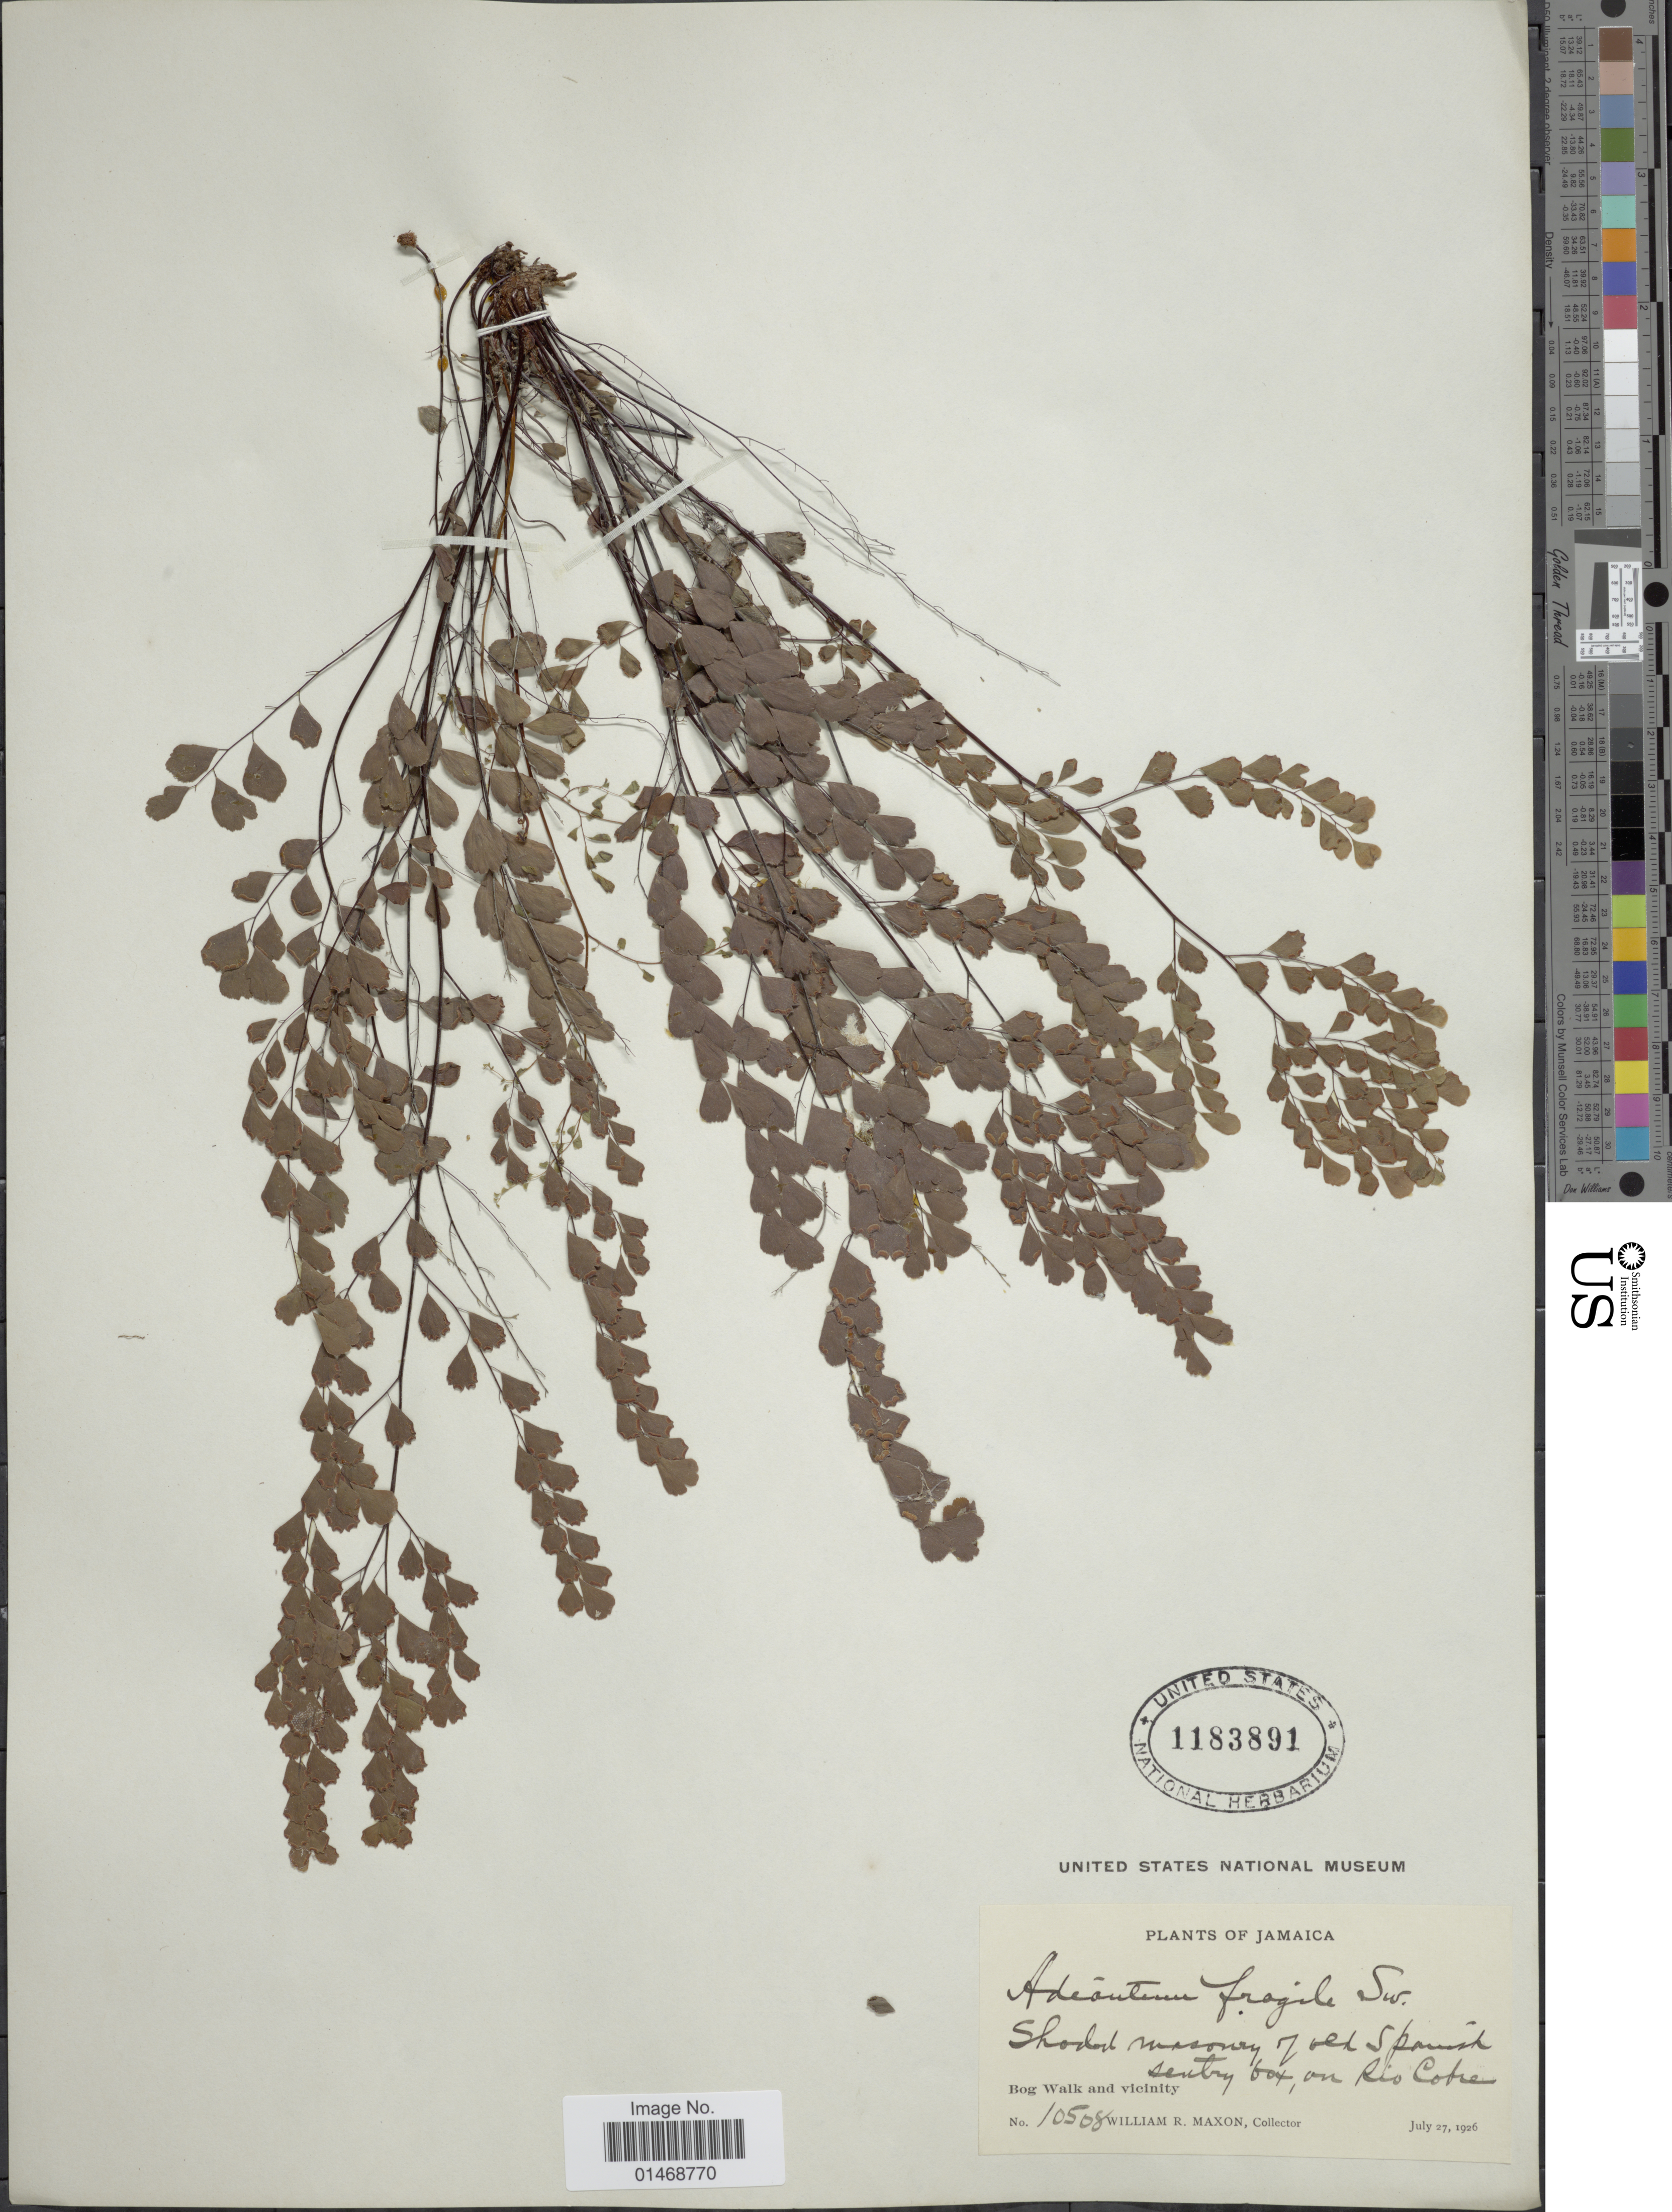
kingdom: Plantae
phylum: Tracheophyta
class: Polypodiopsida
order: Polypodiales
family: Pteridaceae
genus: Adiantum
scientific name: Adiantum fragile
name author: Sw.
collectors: W. R. Maxon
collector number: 10508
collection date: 1926-07-27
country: Jamaica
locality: On Rio cobre, Bog Walk and vicinity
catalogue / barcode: US 1183891